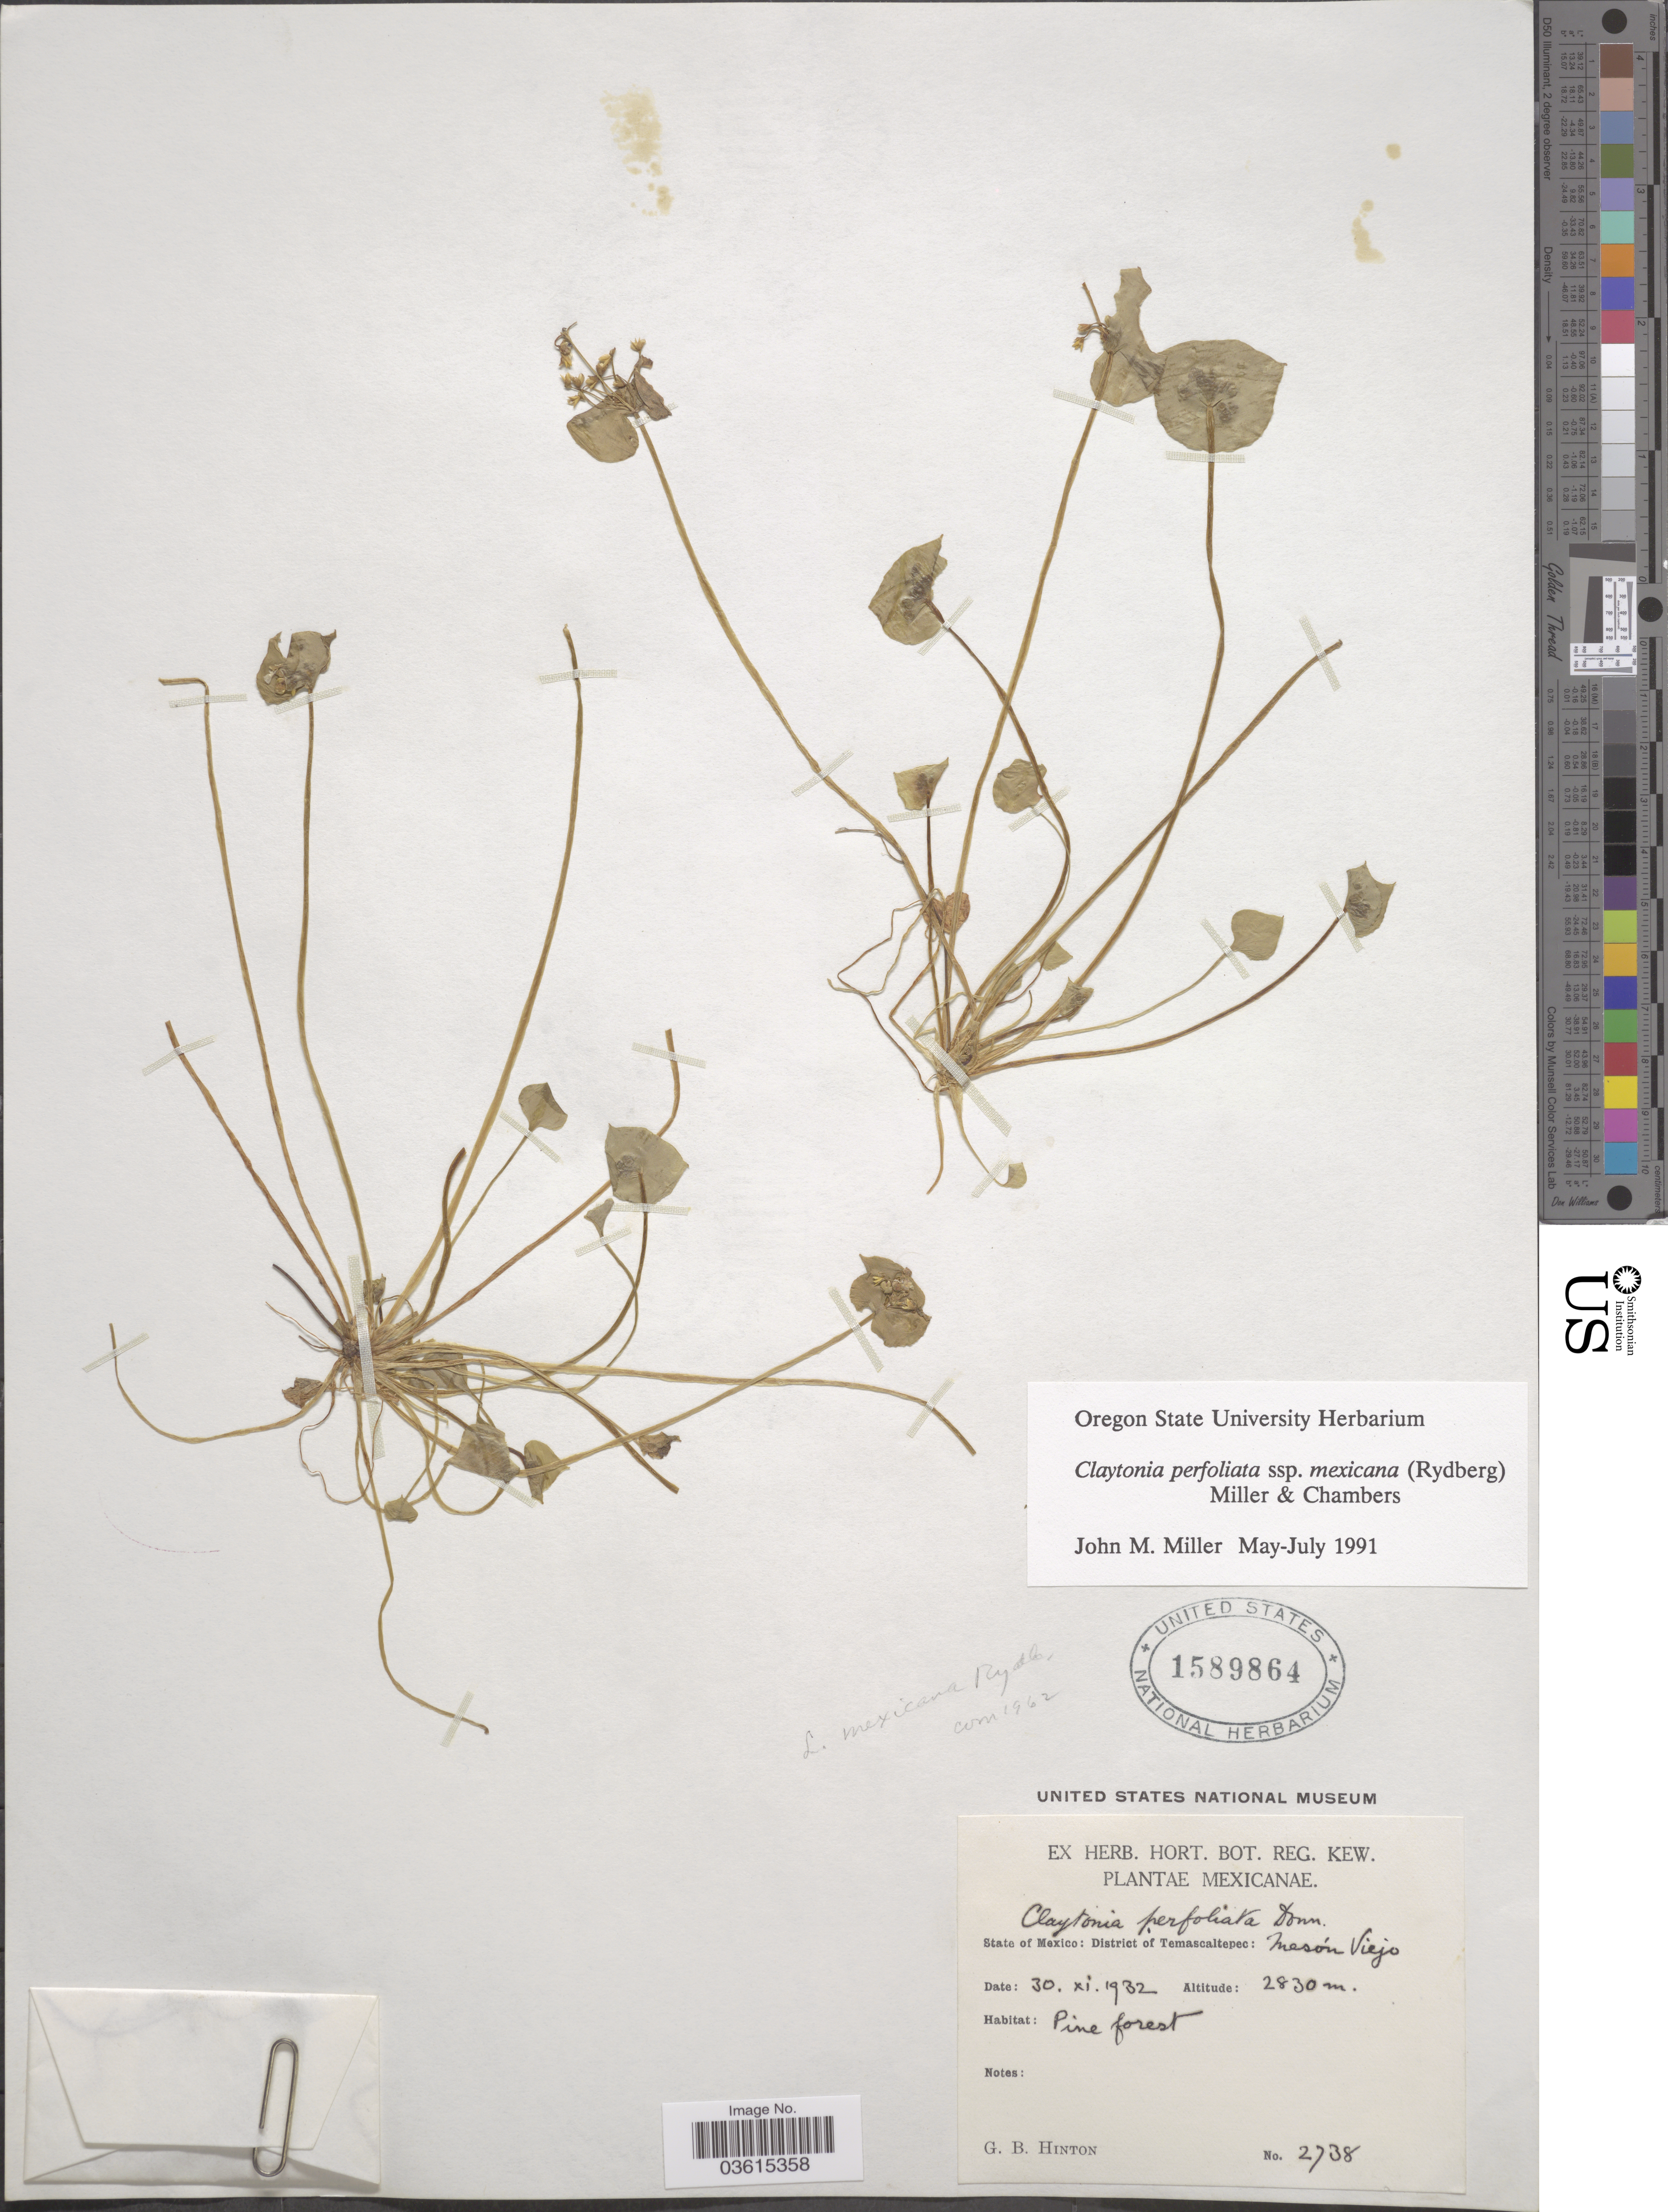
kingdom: Plantae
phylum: Tracheophyta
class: Magnoliopsida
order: Caryophyllales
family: Montiaceae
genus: Claytonia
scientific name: Claytonia perfoliata subsp. mexicana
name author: (Rydb.) Mill. & Chambers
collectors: G. B. Hinton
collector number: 2738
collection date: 1932-11-30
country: Mexico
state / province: México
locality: District of Temascaltepec: Mesón Viejo.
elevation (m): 2830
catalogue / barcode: US 1589864